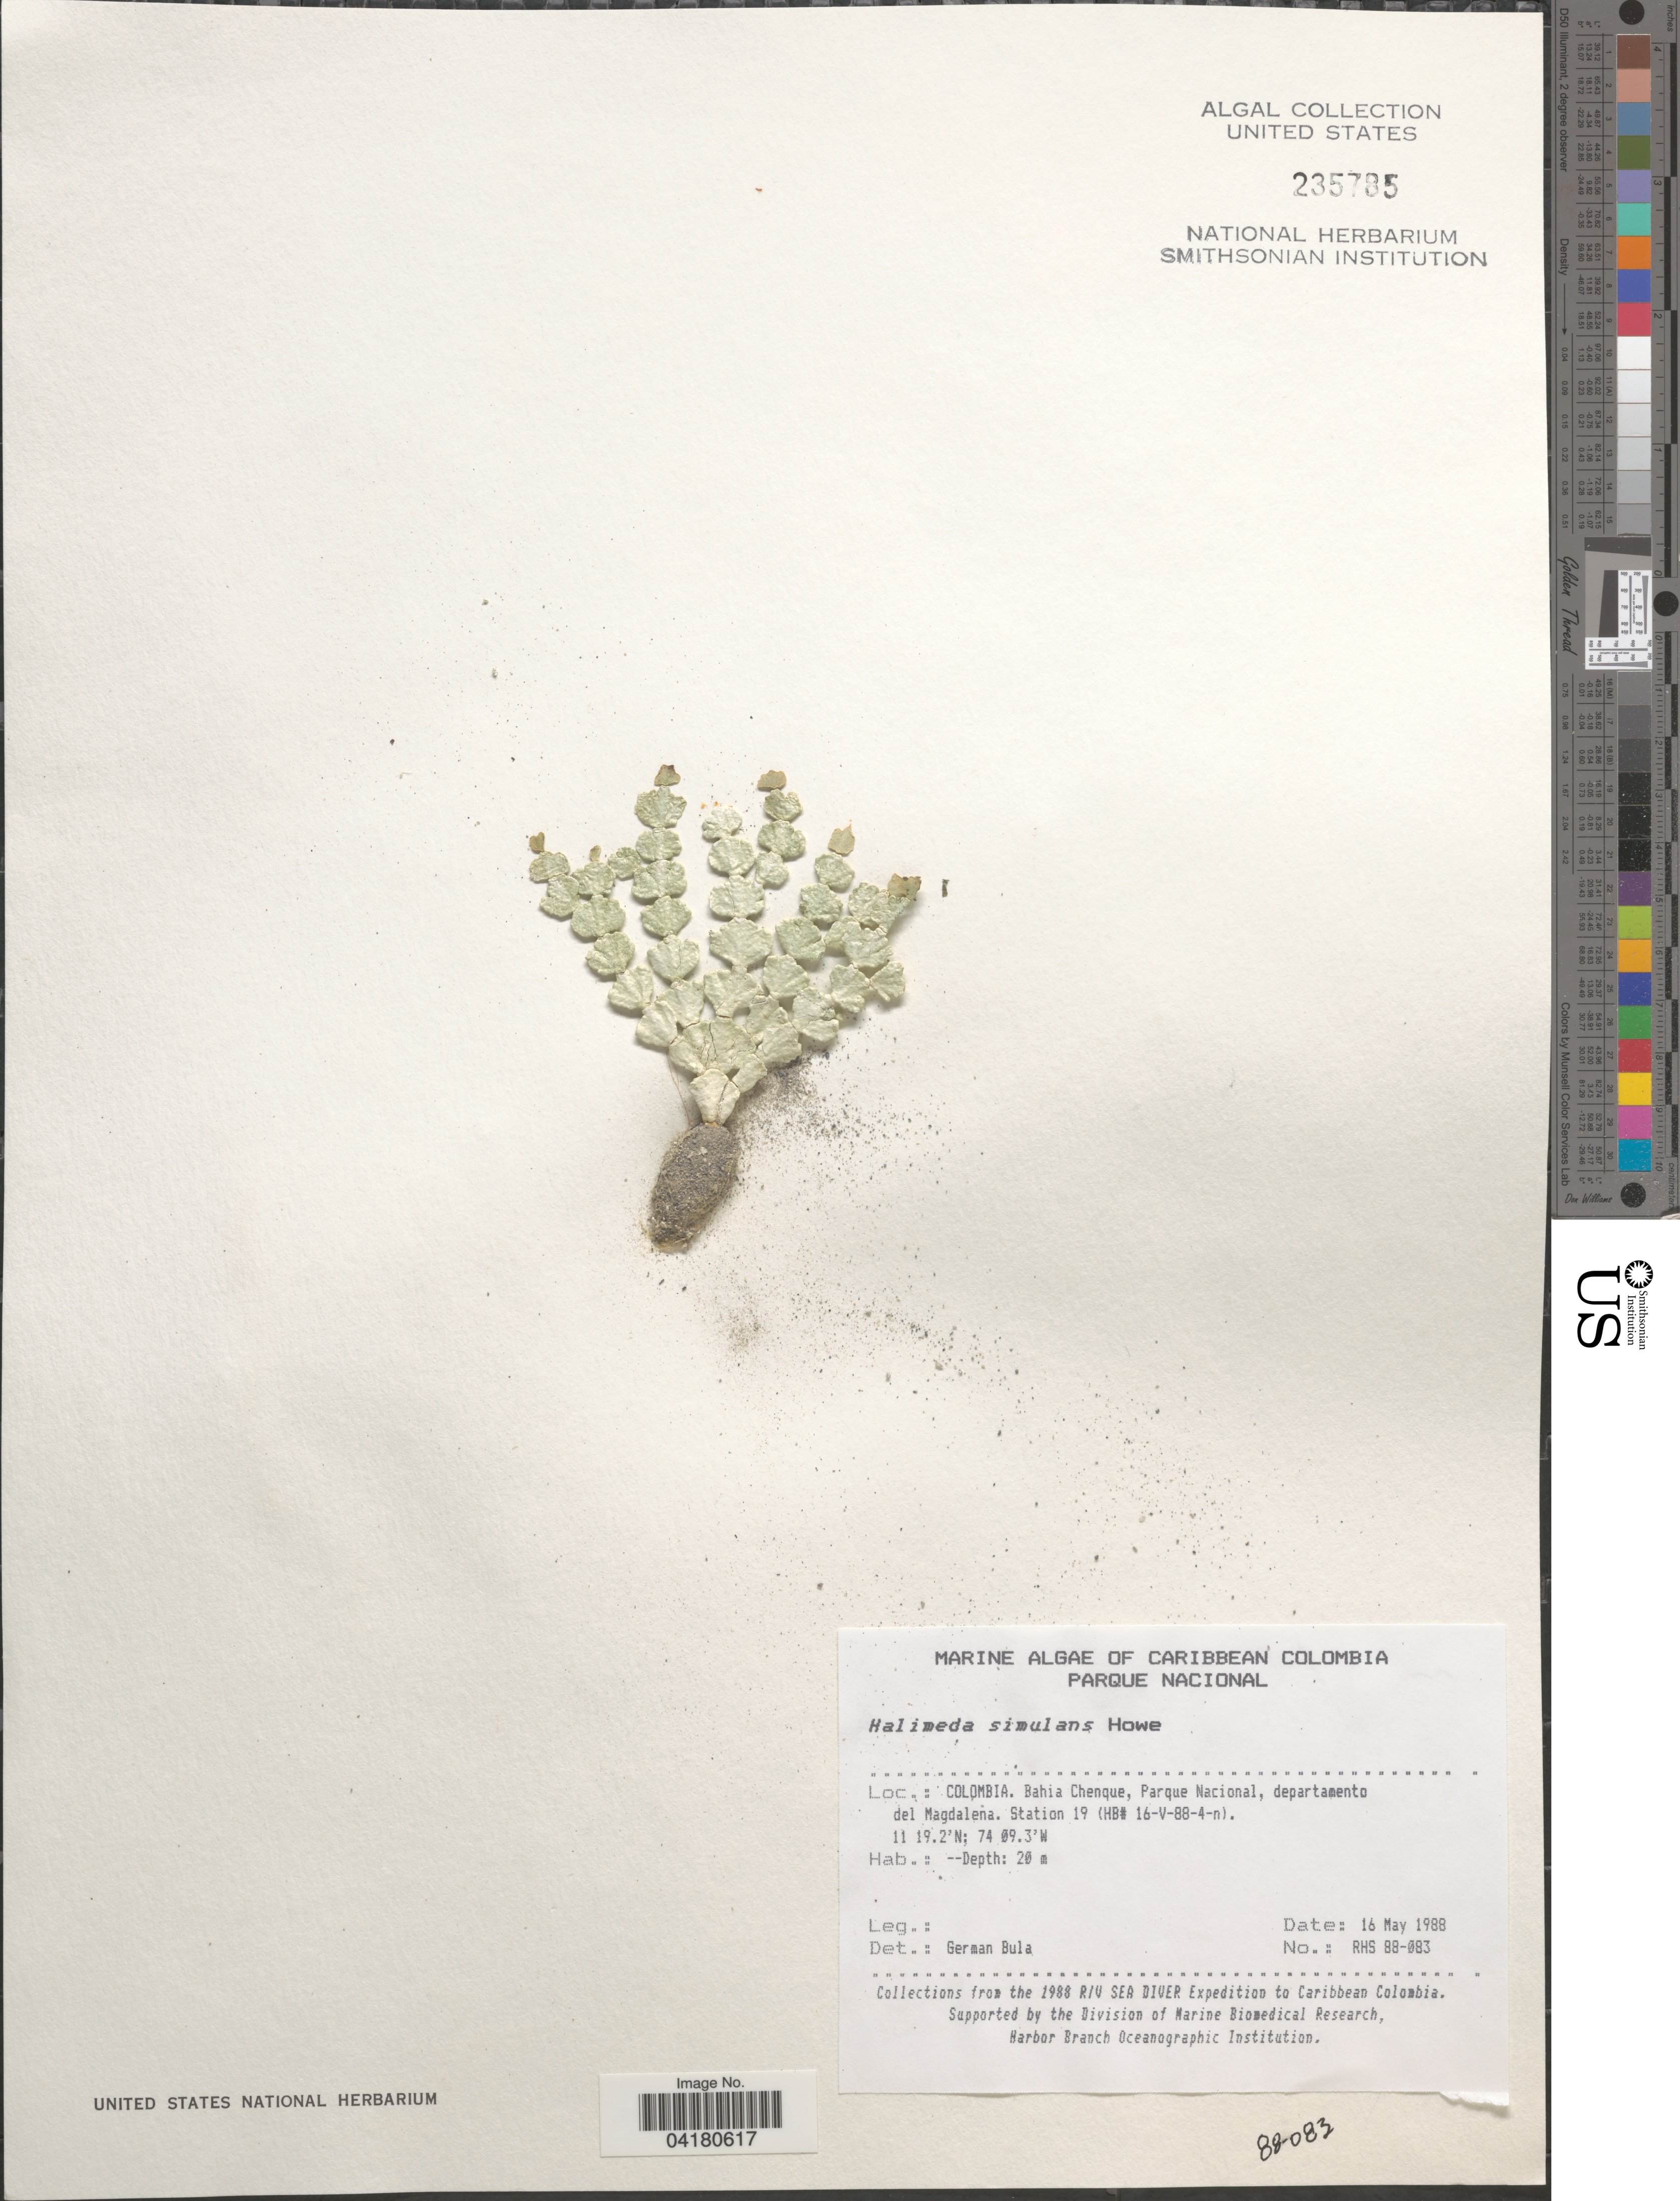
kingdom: Plantae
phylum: Chlorophyta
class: Ulvophyceae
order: Bryopsidales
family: Halimedaceae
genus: Halimeda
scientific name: Halimeda simulans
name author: M. Howe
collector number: RHS88-083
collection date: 1988-05-16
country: Colombia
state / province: Magdalena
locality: Caribbean Colombia. Bahia Chenque, Parque Nacional, departamento del Magdalena. Station 19 (HB# 16-V-88-4-n). The 1988 R/V Sea Diver Expedition to Caribbean Colombia.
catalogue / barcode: US 235785